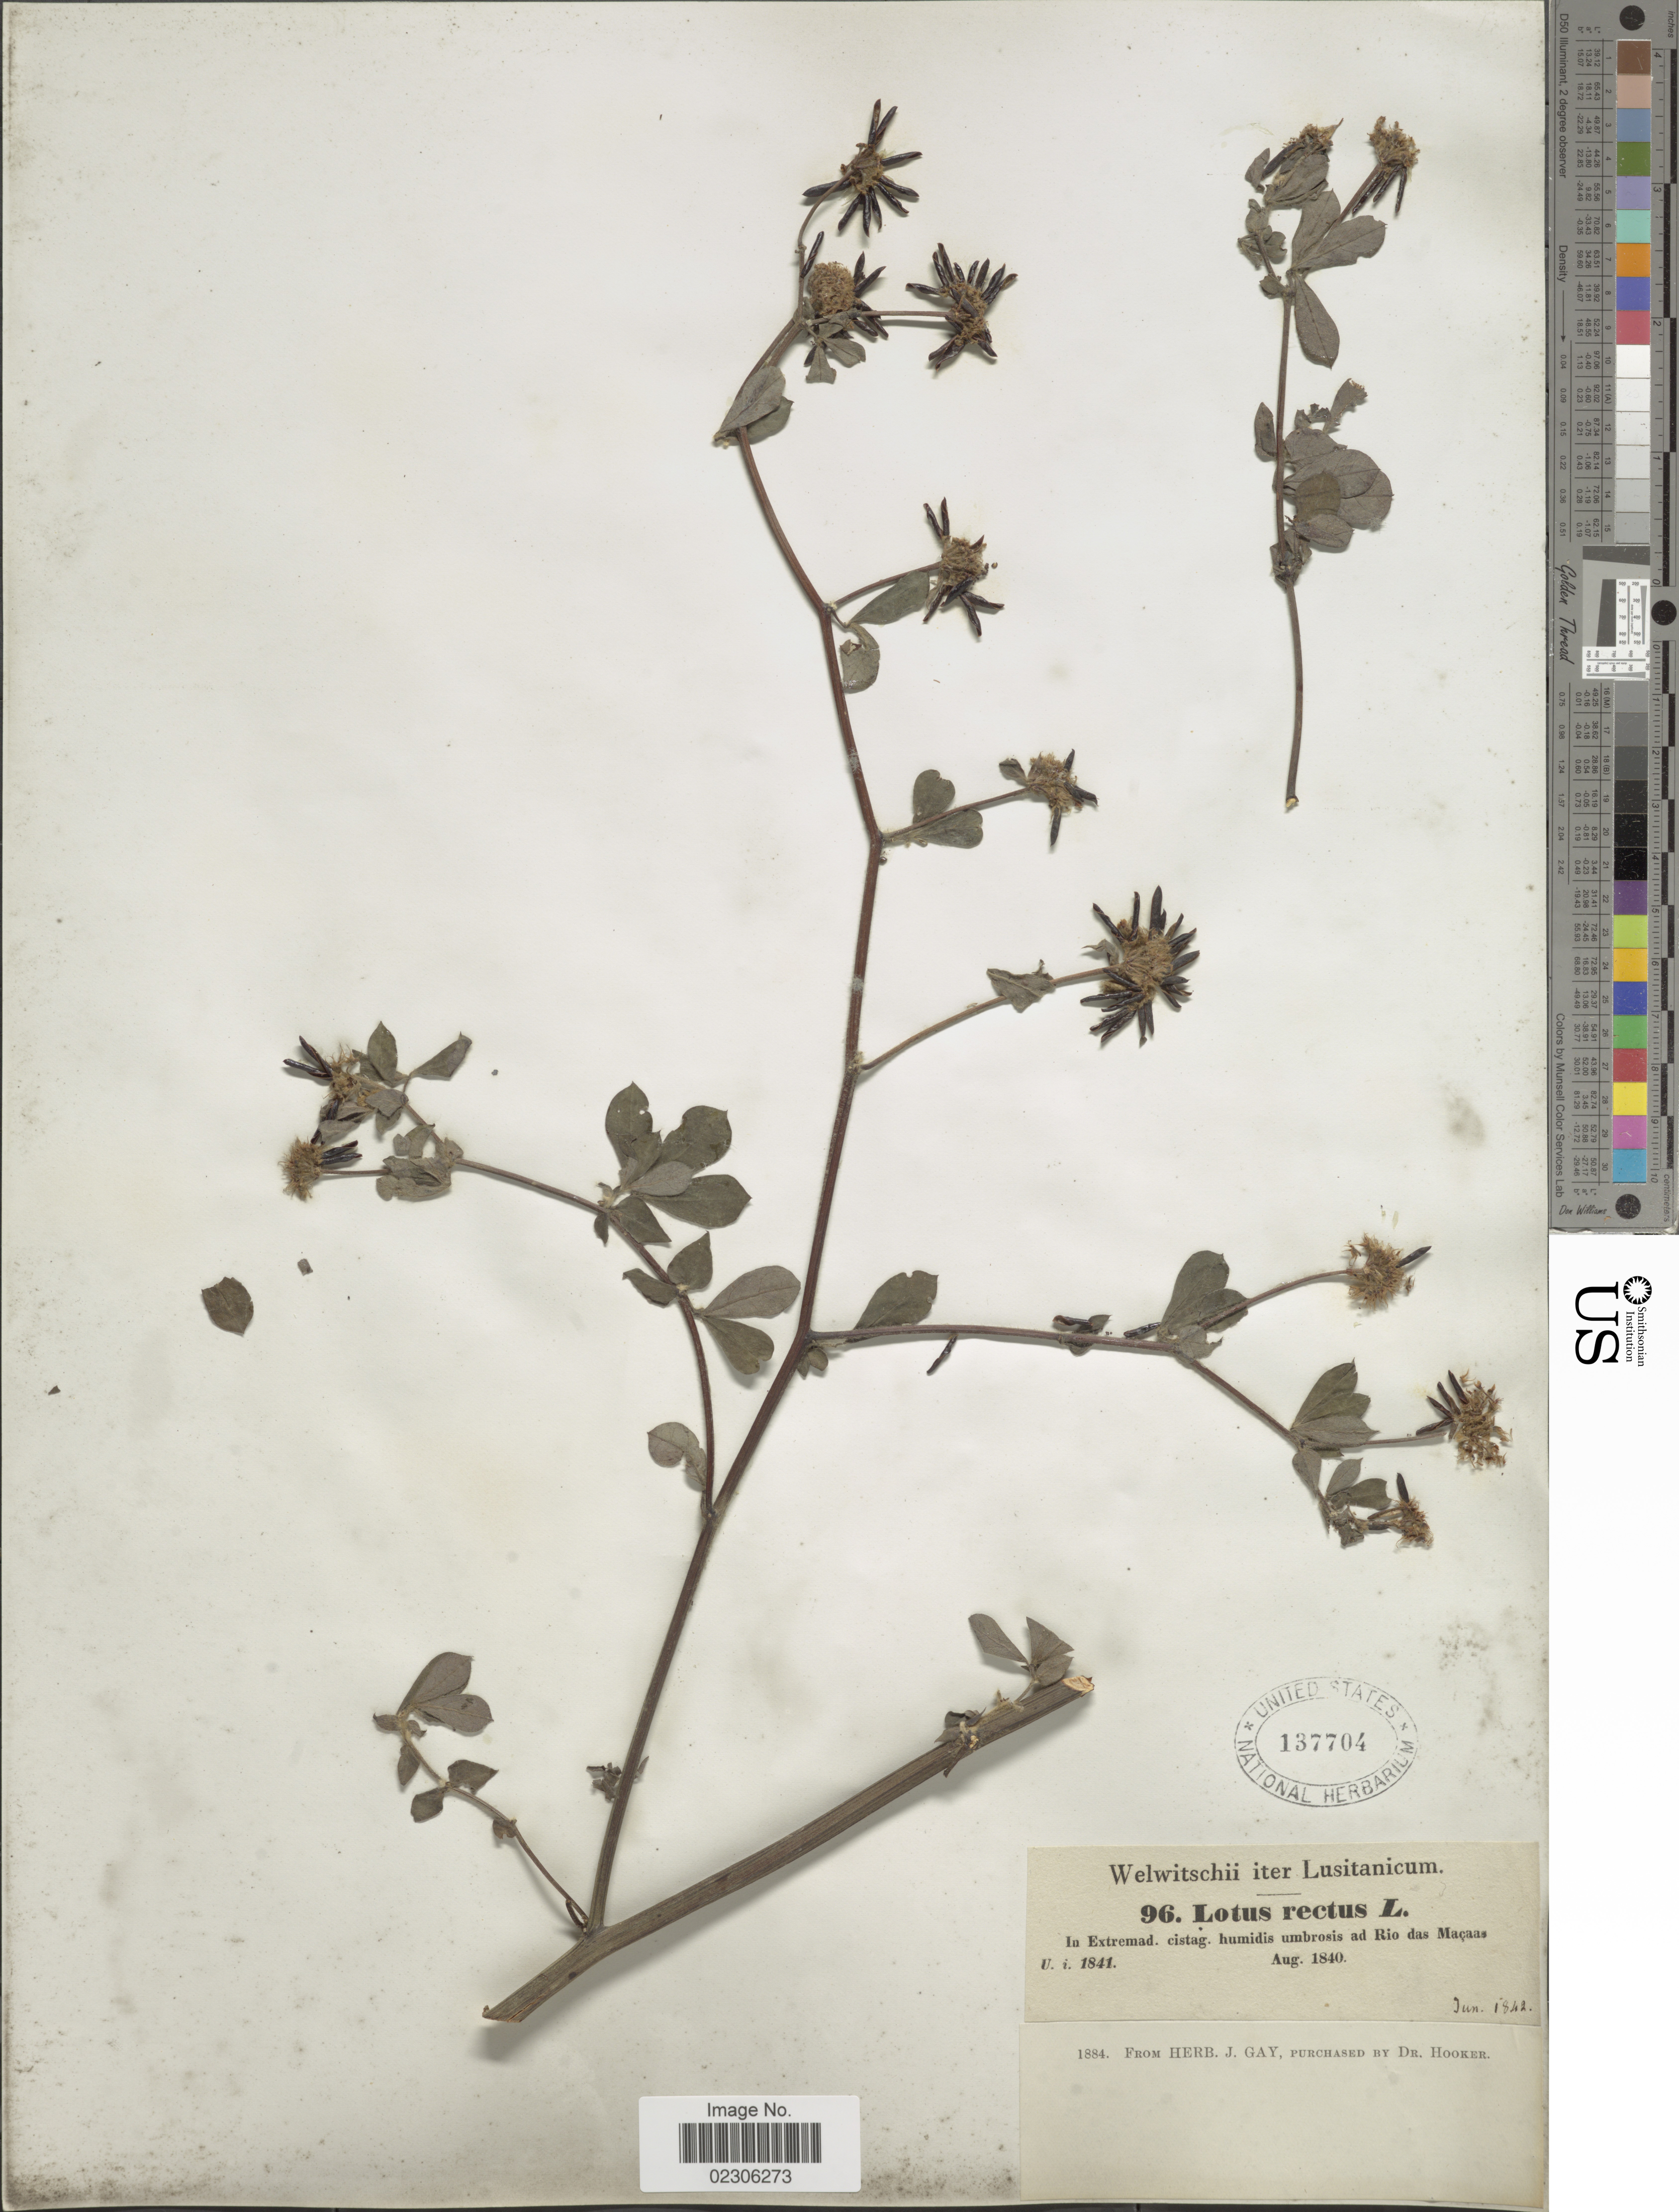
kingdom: Plantae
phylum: Tracheophyta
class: Magnoliopsida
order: Fabales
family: Fabaceae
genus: Dorycnium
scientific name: Dorycnium rectum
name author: (L.) Ser.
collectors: -. Welwitsch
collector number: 96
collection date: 1840-08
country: Portugal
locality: Iter Lusitanicum, In Extremad, cistag, humidis umbrosis ad R0io das Macaas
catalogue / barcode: US 137704